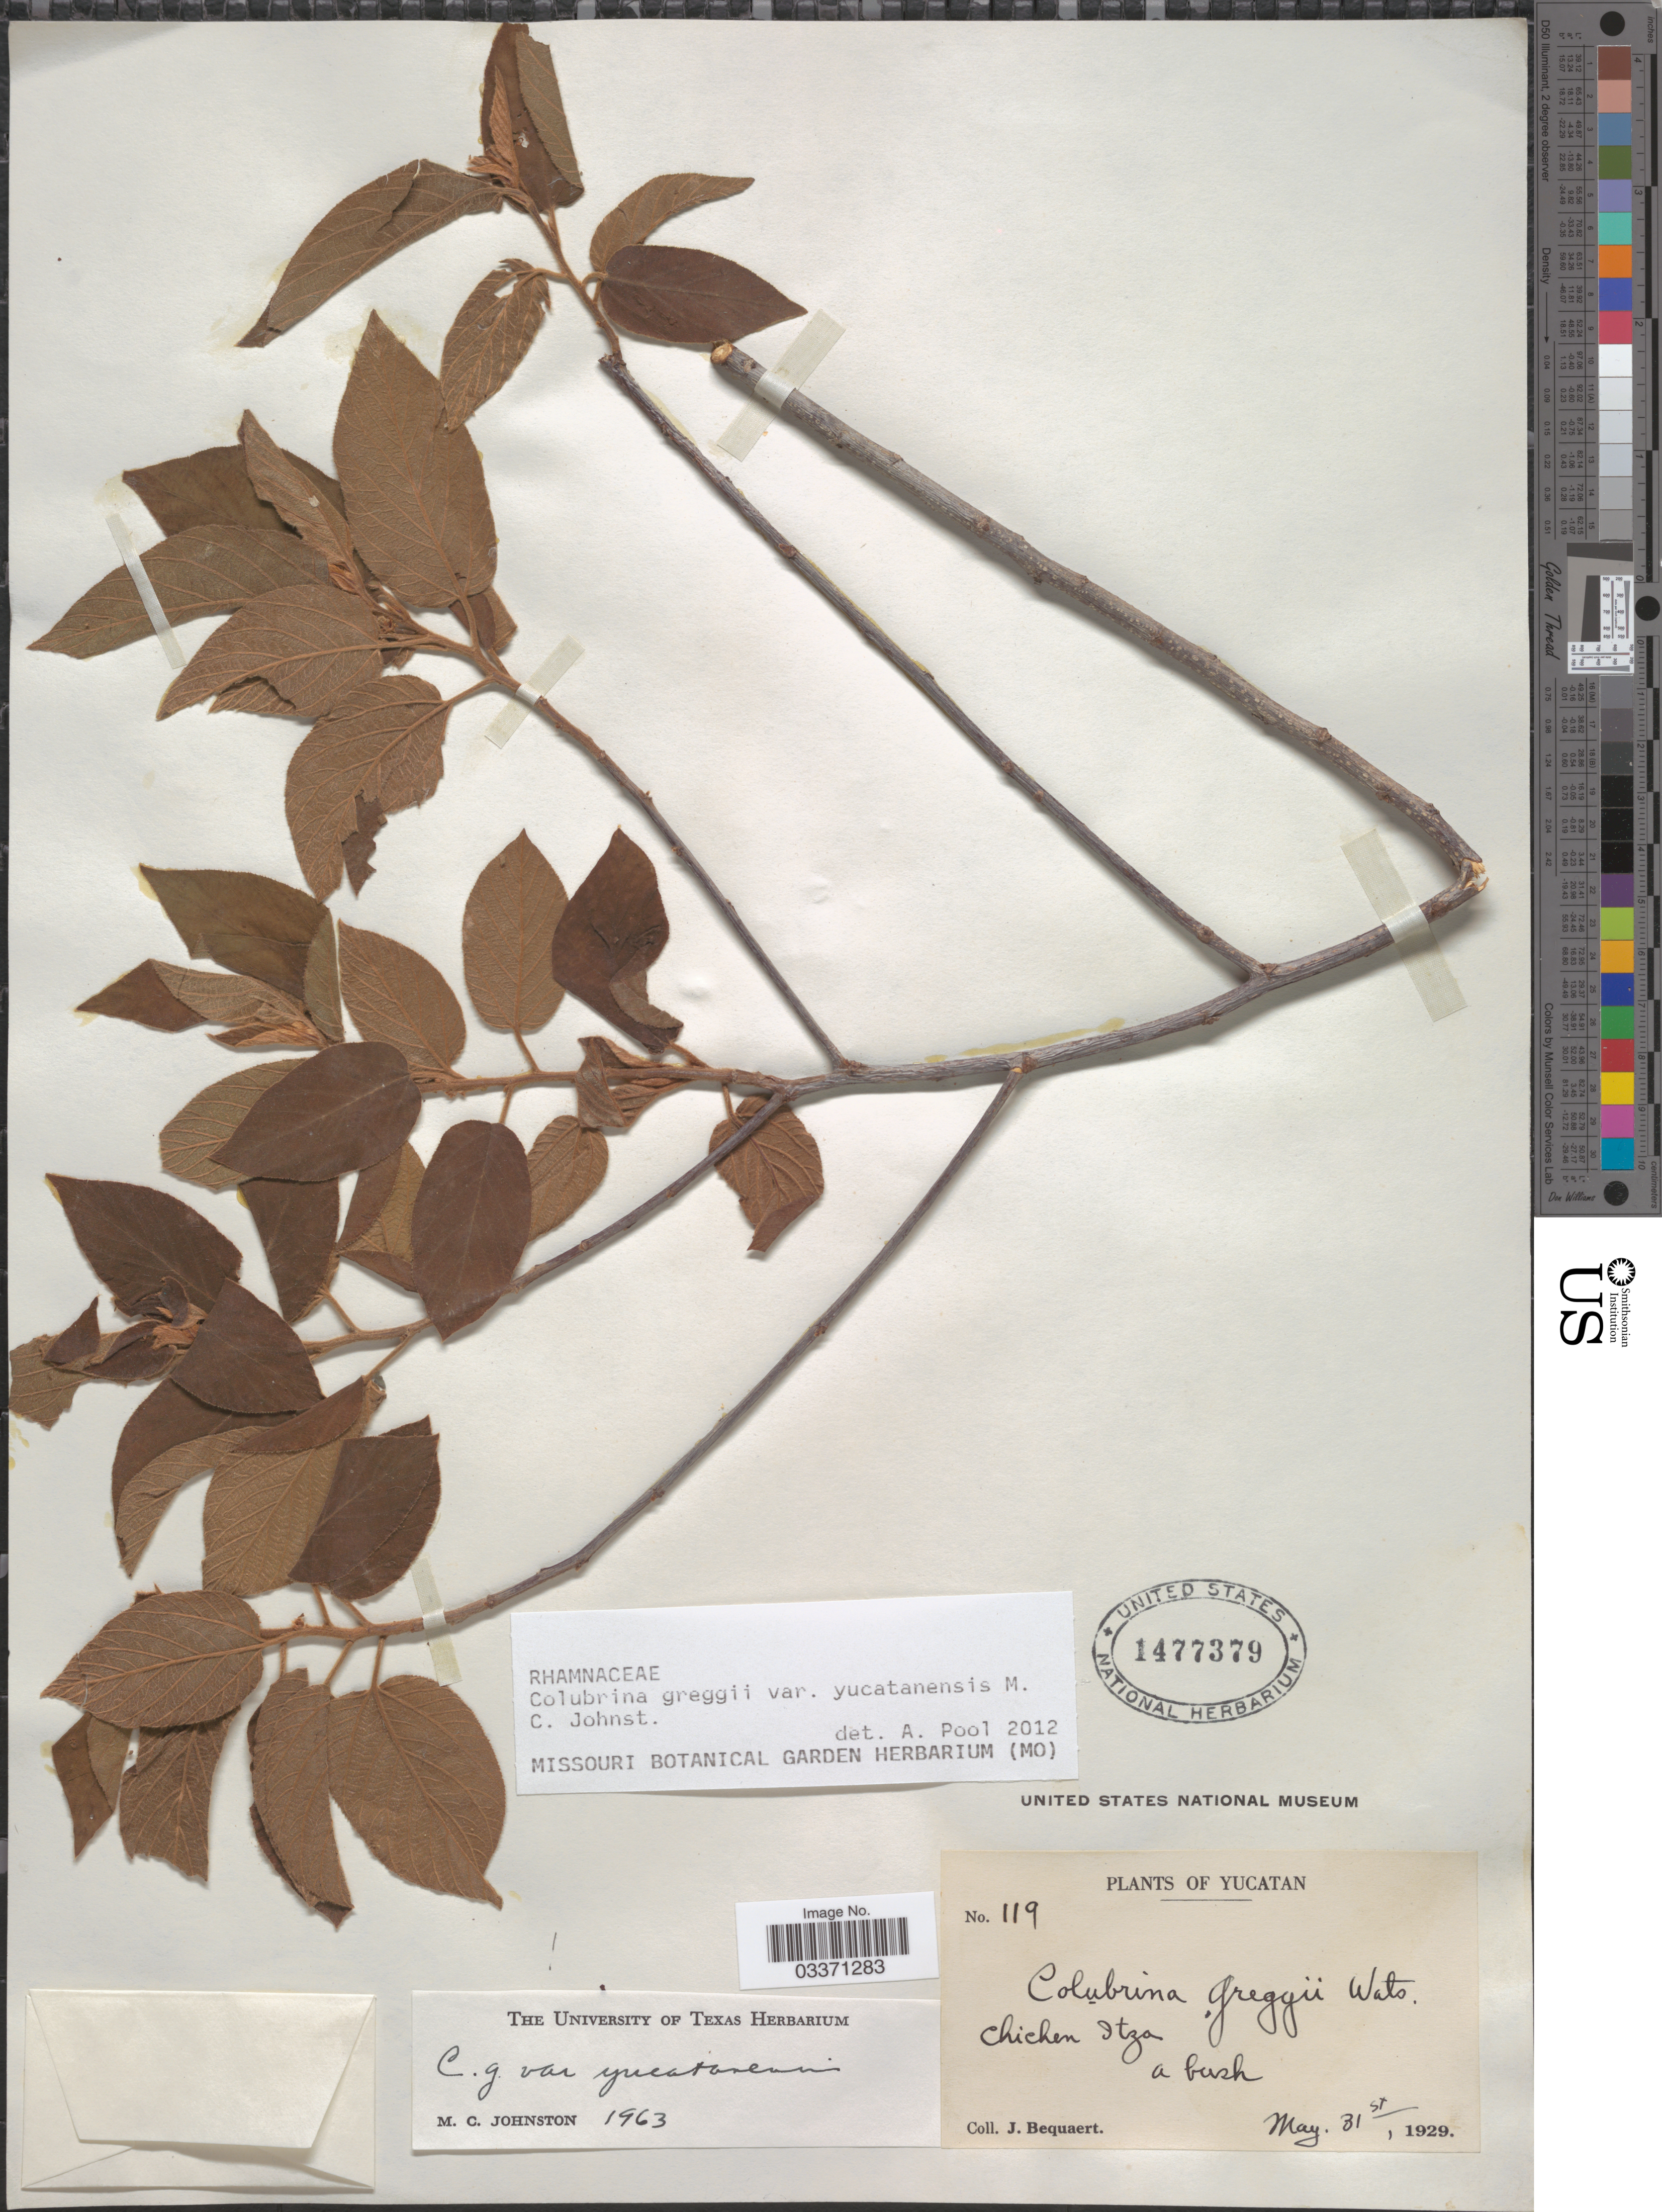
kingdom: Plantae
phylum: Tracheophyta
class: Magnoliopsida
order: Rosales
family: Rhamnaceae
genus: Colubrina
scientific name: Colubrina greggii var. yucatanensis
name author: M.C. Johnst.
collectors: J. Bequaert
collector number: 119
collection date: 1929-05-31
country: Mexico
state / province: Yucatán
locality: Chichen Itza.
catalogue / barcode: US 1477379